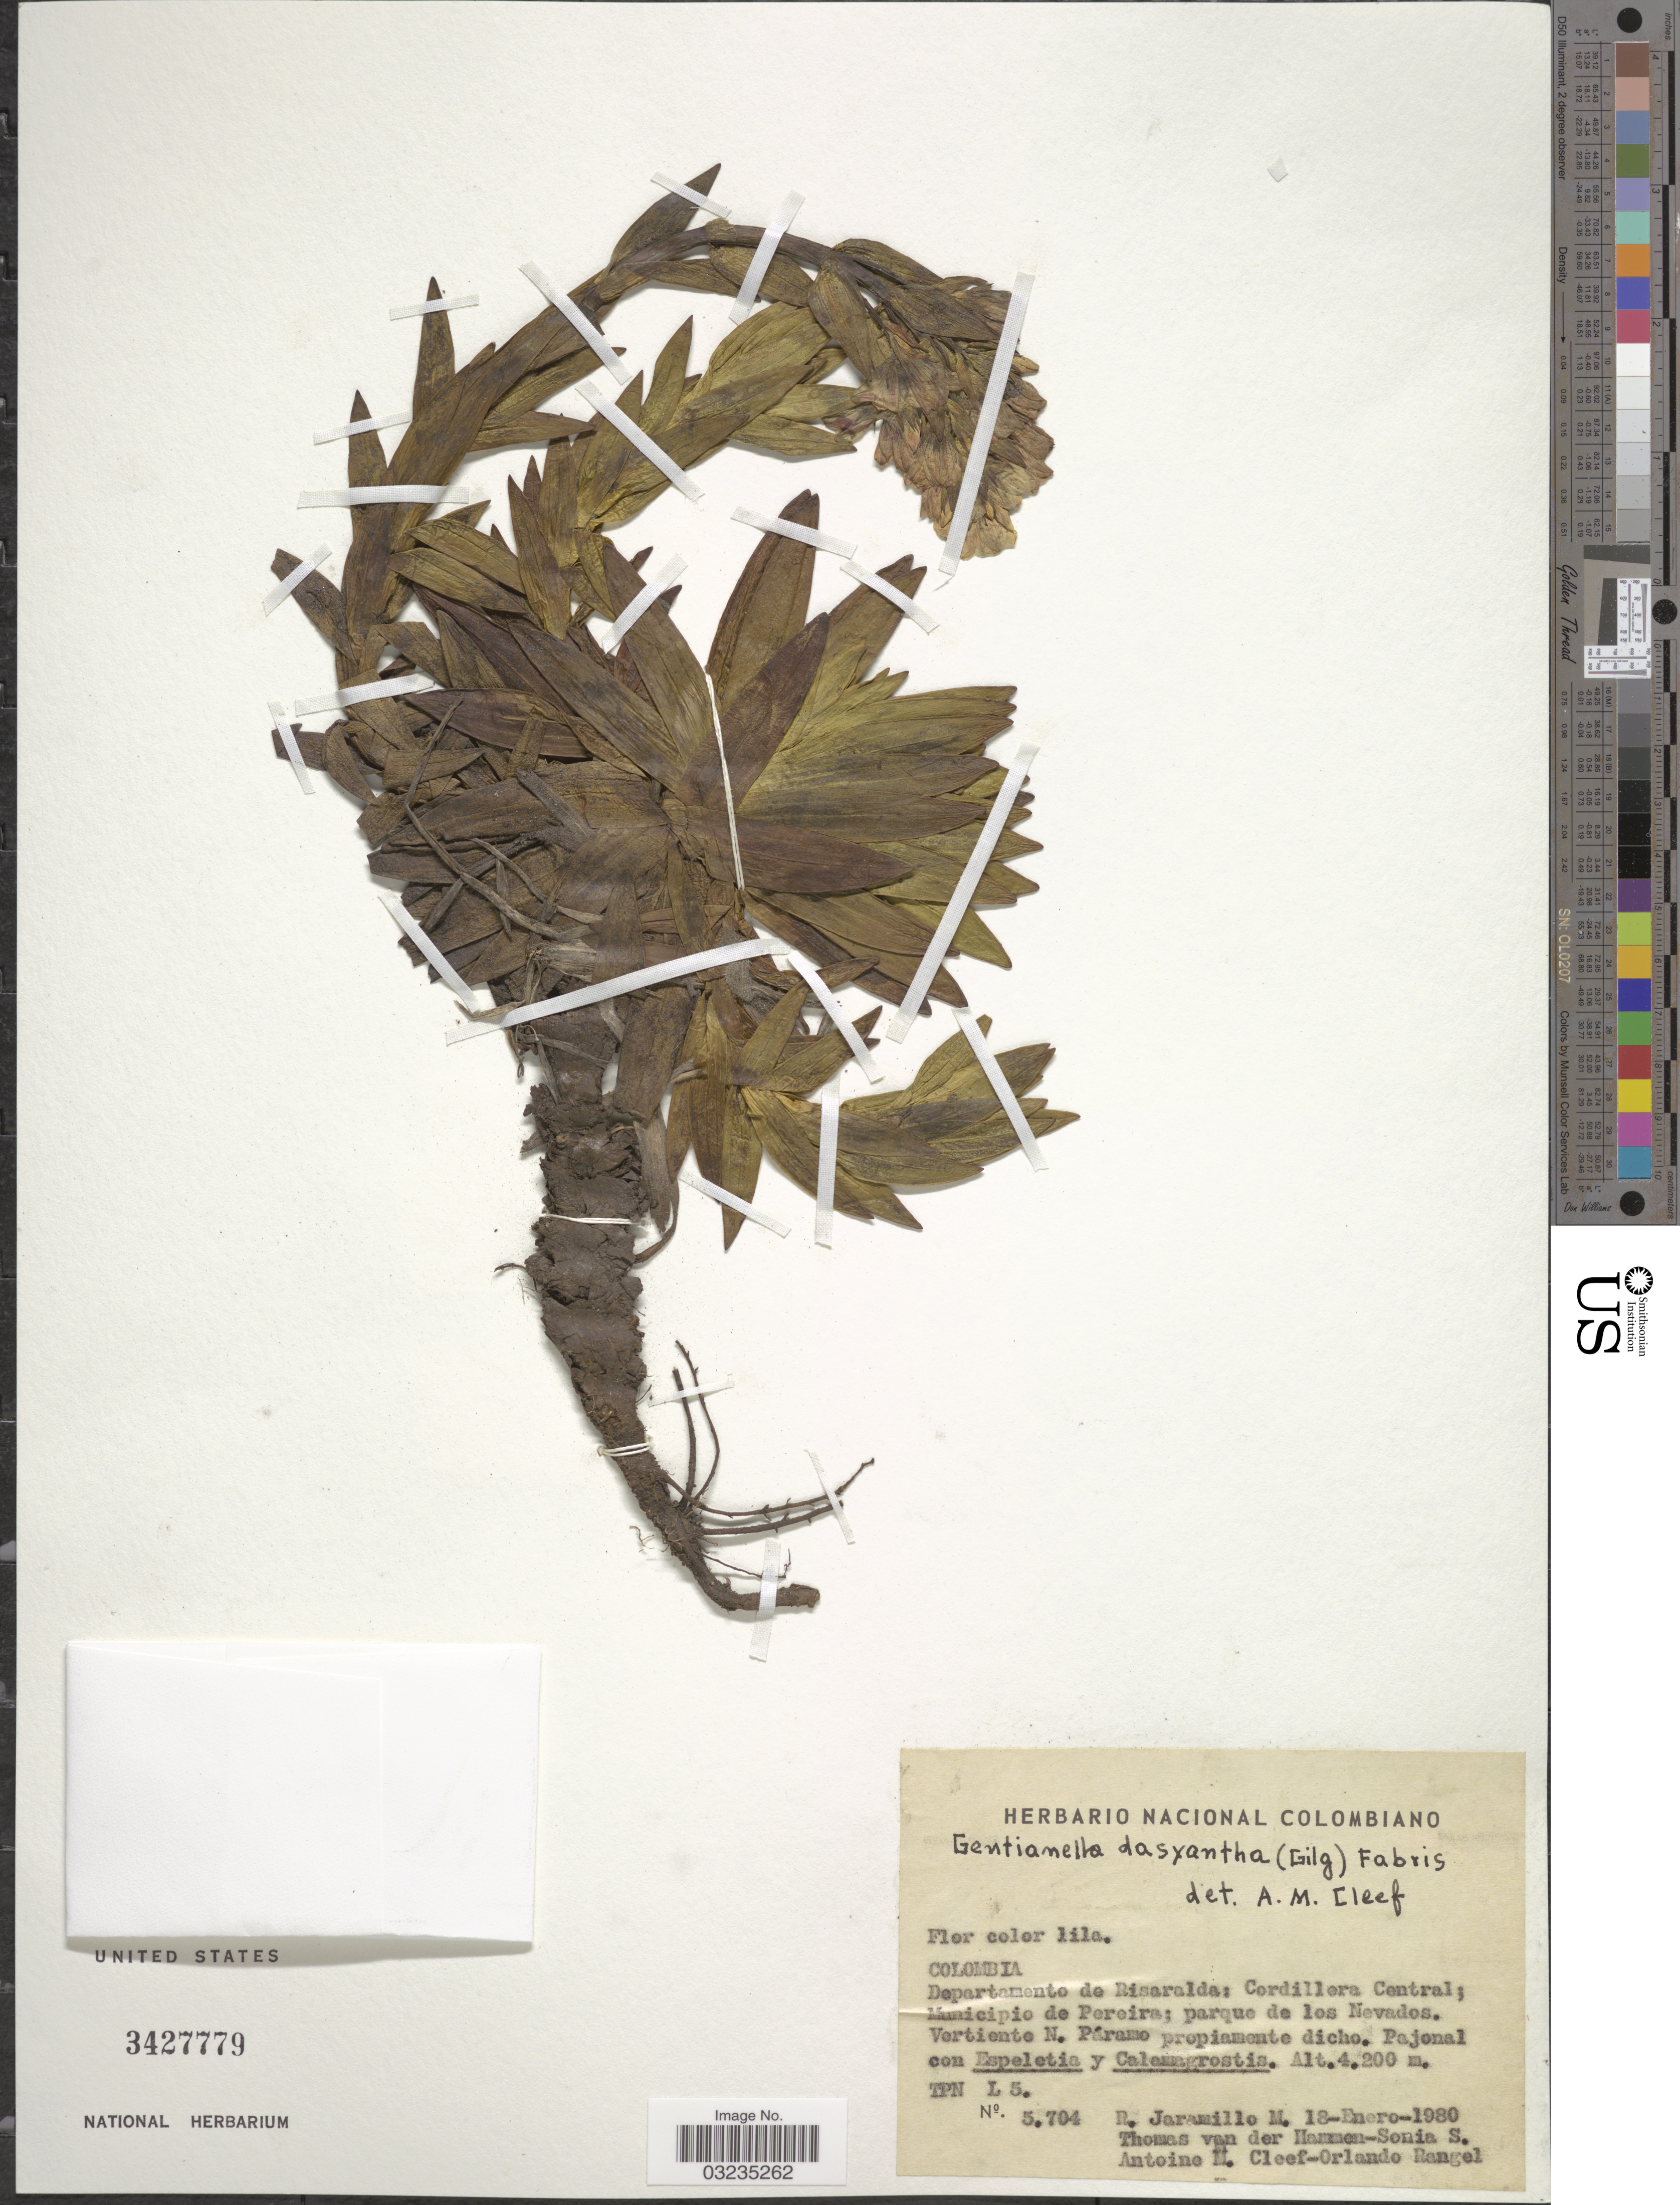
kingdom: Plantae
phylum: Tracheophyta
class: Magnoliopsida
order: Gentianales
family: Gentianaceae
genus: Gentiana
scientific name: Gentiana dasyantha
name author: Gilg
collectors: R. Jaramillo M., T. Hammen, S. Sonia, A. M. Cleef & O. Rangel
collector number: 5704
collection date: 1980-01-18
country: Colombia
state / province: Risaralda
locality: Departamento de Risaralda: Cordillera Central; Municipio de Pereira; parque de los Nevados. Vertiente N. Páramo propiamente dicho.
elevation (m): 4200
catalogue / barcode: US 3427779